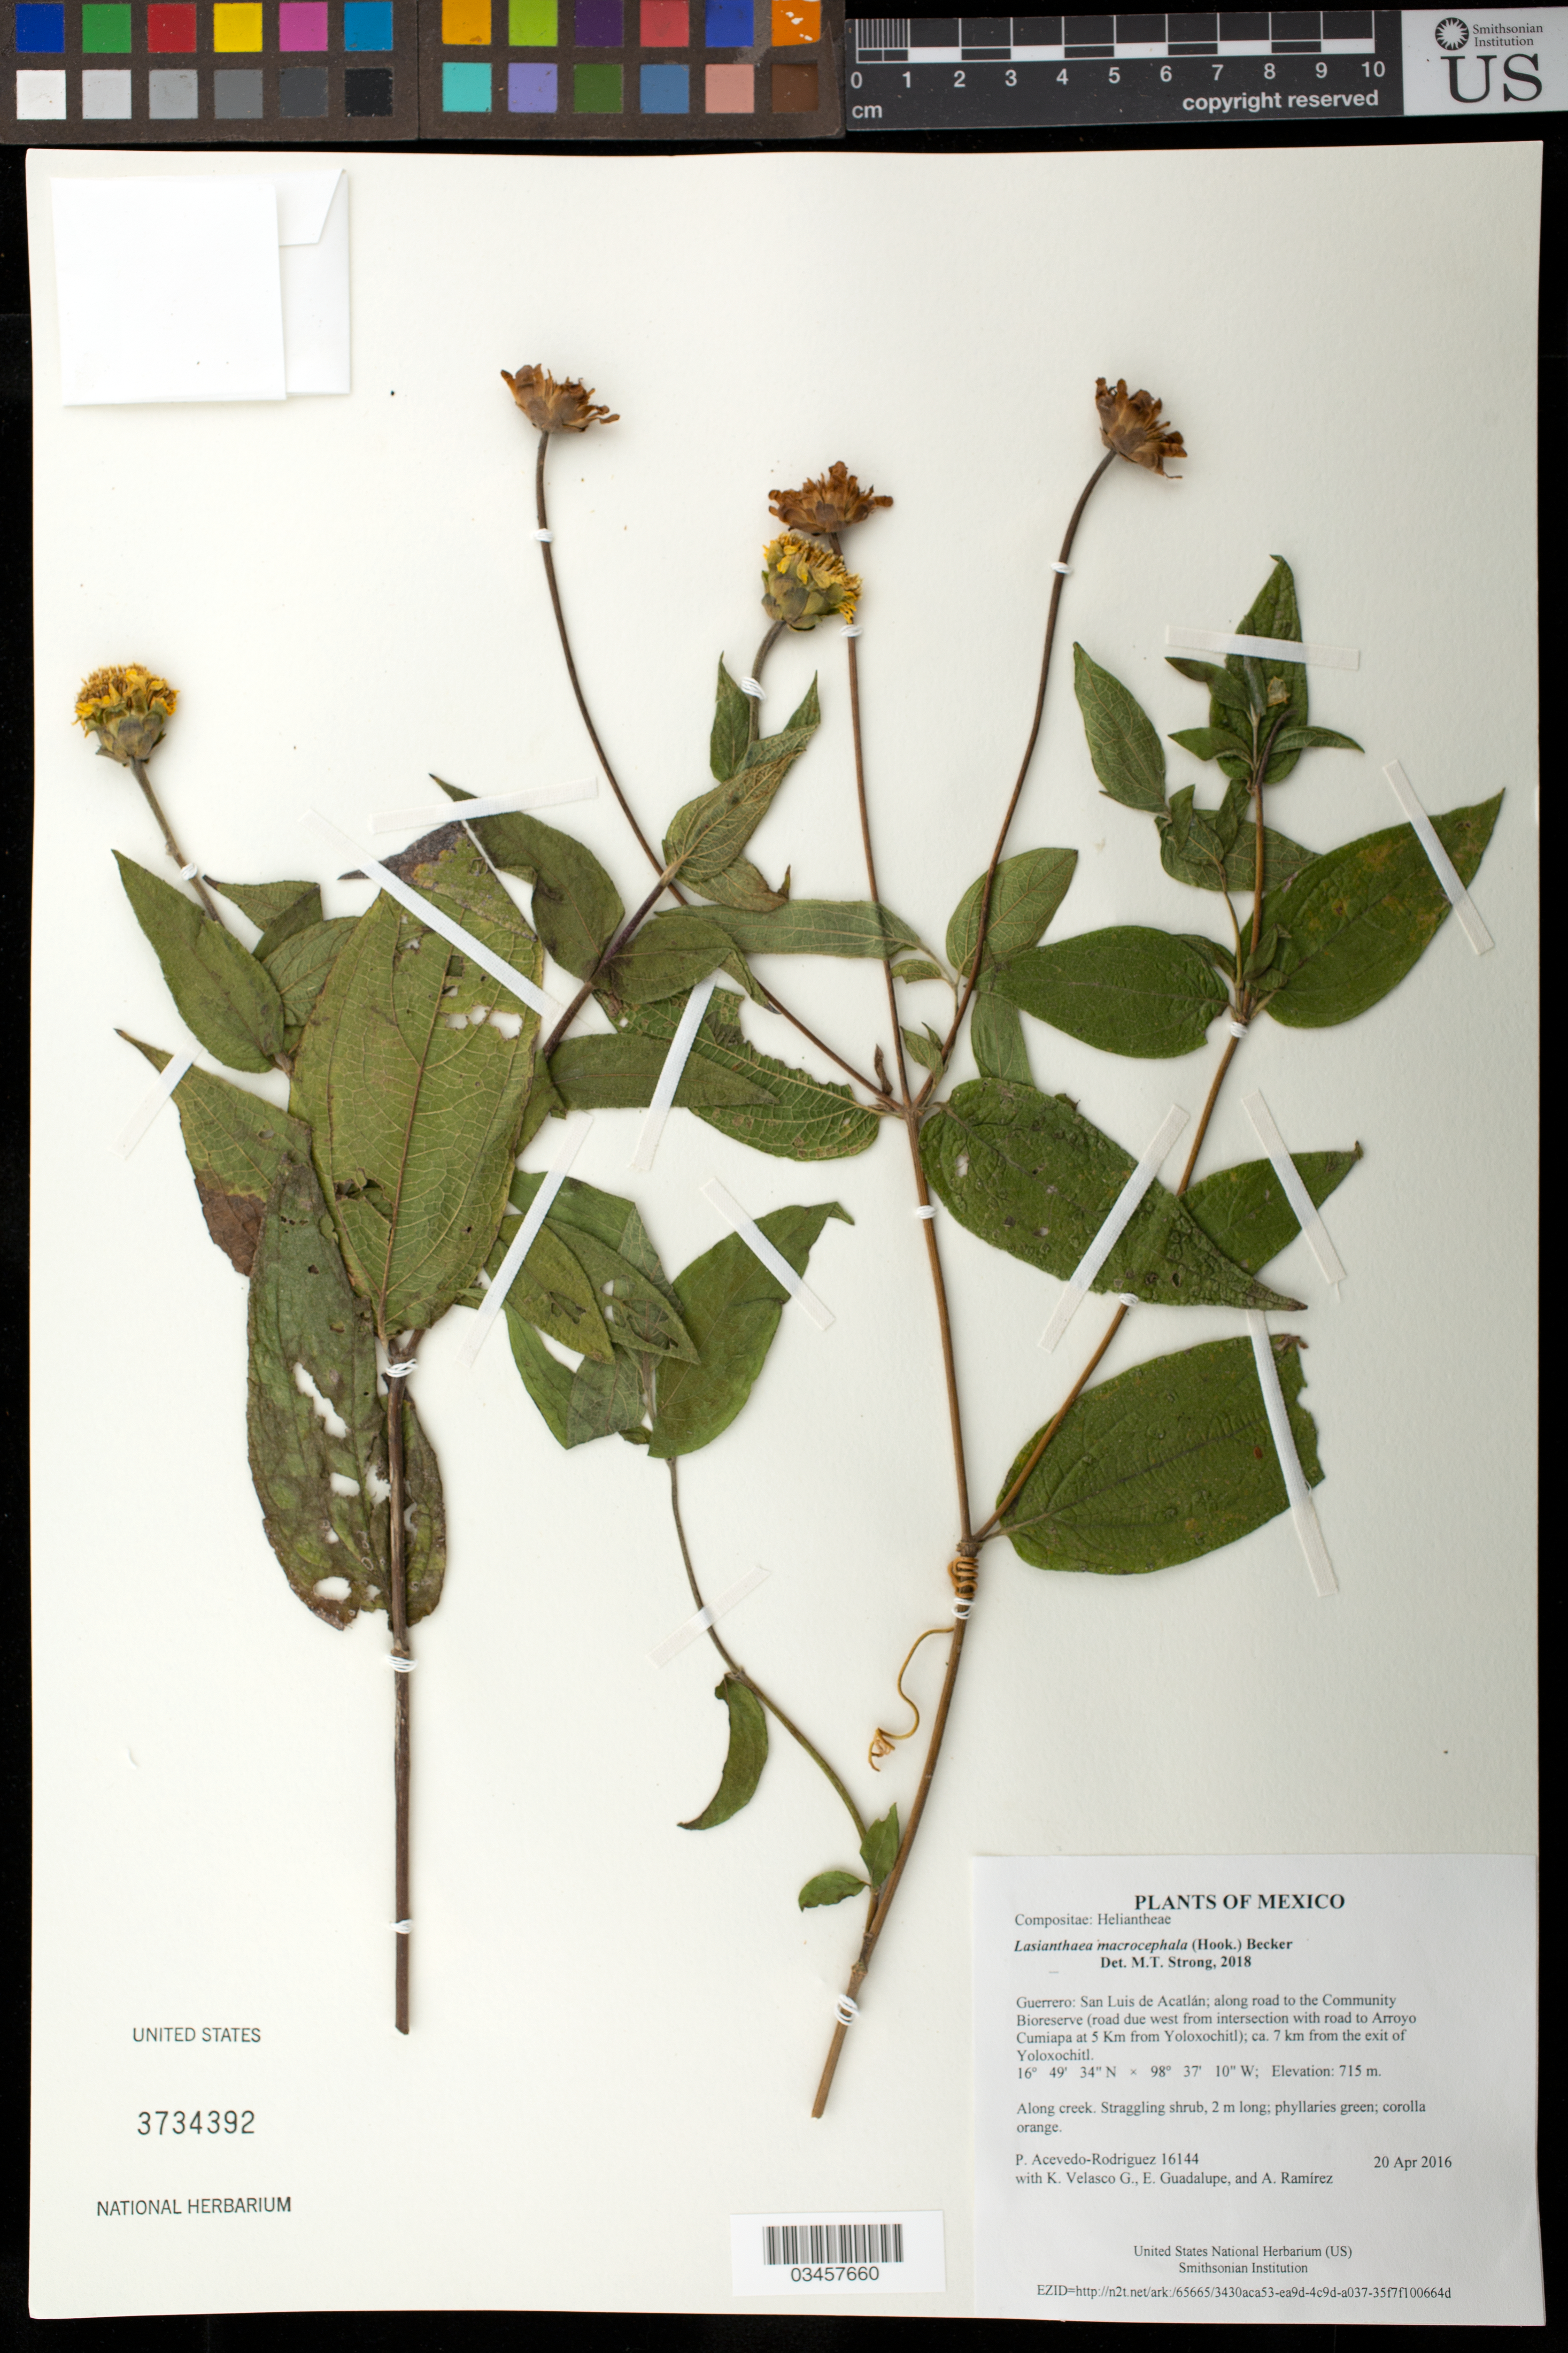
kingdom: Plantae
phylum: Tracheophyta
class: Magnoliopsida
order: Asterales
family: Asteraceae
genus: Lasianthaea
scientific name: Lasianthaea macrocephala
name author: (Hook. & Arn.) K.M. Becker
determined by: Strong, Mark T., (BOT), Smithsonian Institution - National Museum of Natural History (UNITED STATES)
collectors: P. Acevedo-Rodr., K. Velasco G., E. Guadalupe & A. Ramírez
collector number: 16144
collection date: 2016-04-20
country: Mexico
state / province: Guerrero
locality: San Luis de Acatlán; along road to the Community Bioreserve (rd due west from intersection with rd to Arroyo Cumiapa at 5 Km from Yoloxochitl); ca. 7 km from the exit of Yoloxochitl.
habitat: Along creek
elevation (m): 715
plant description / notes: US, NY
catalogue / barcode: US 3734392